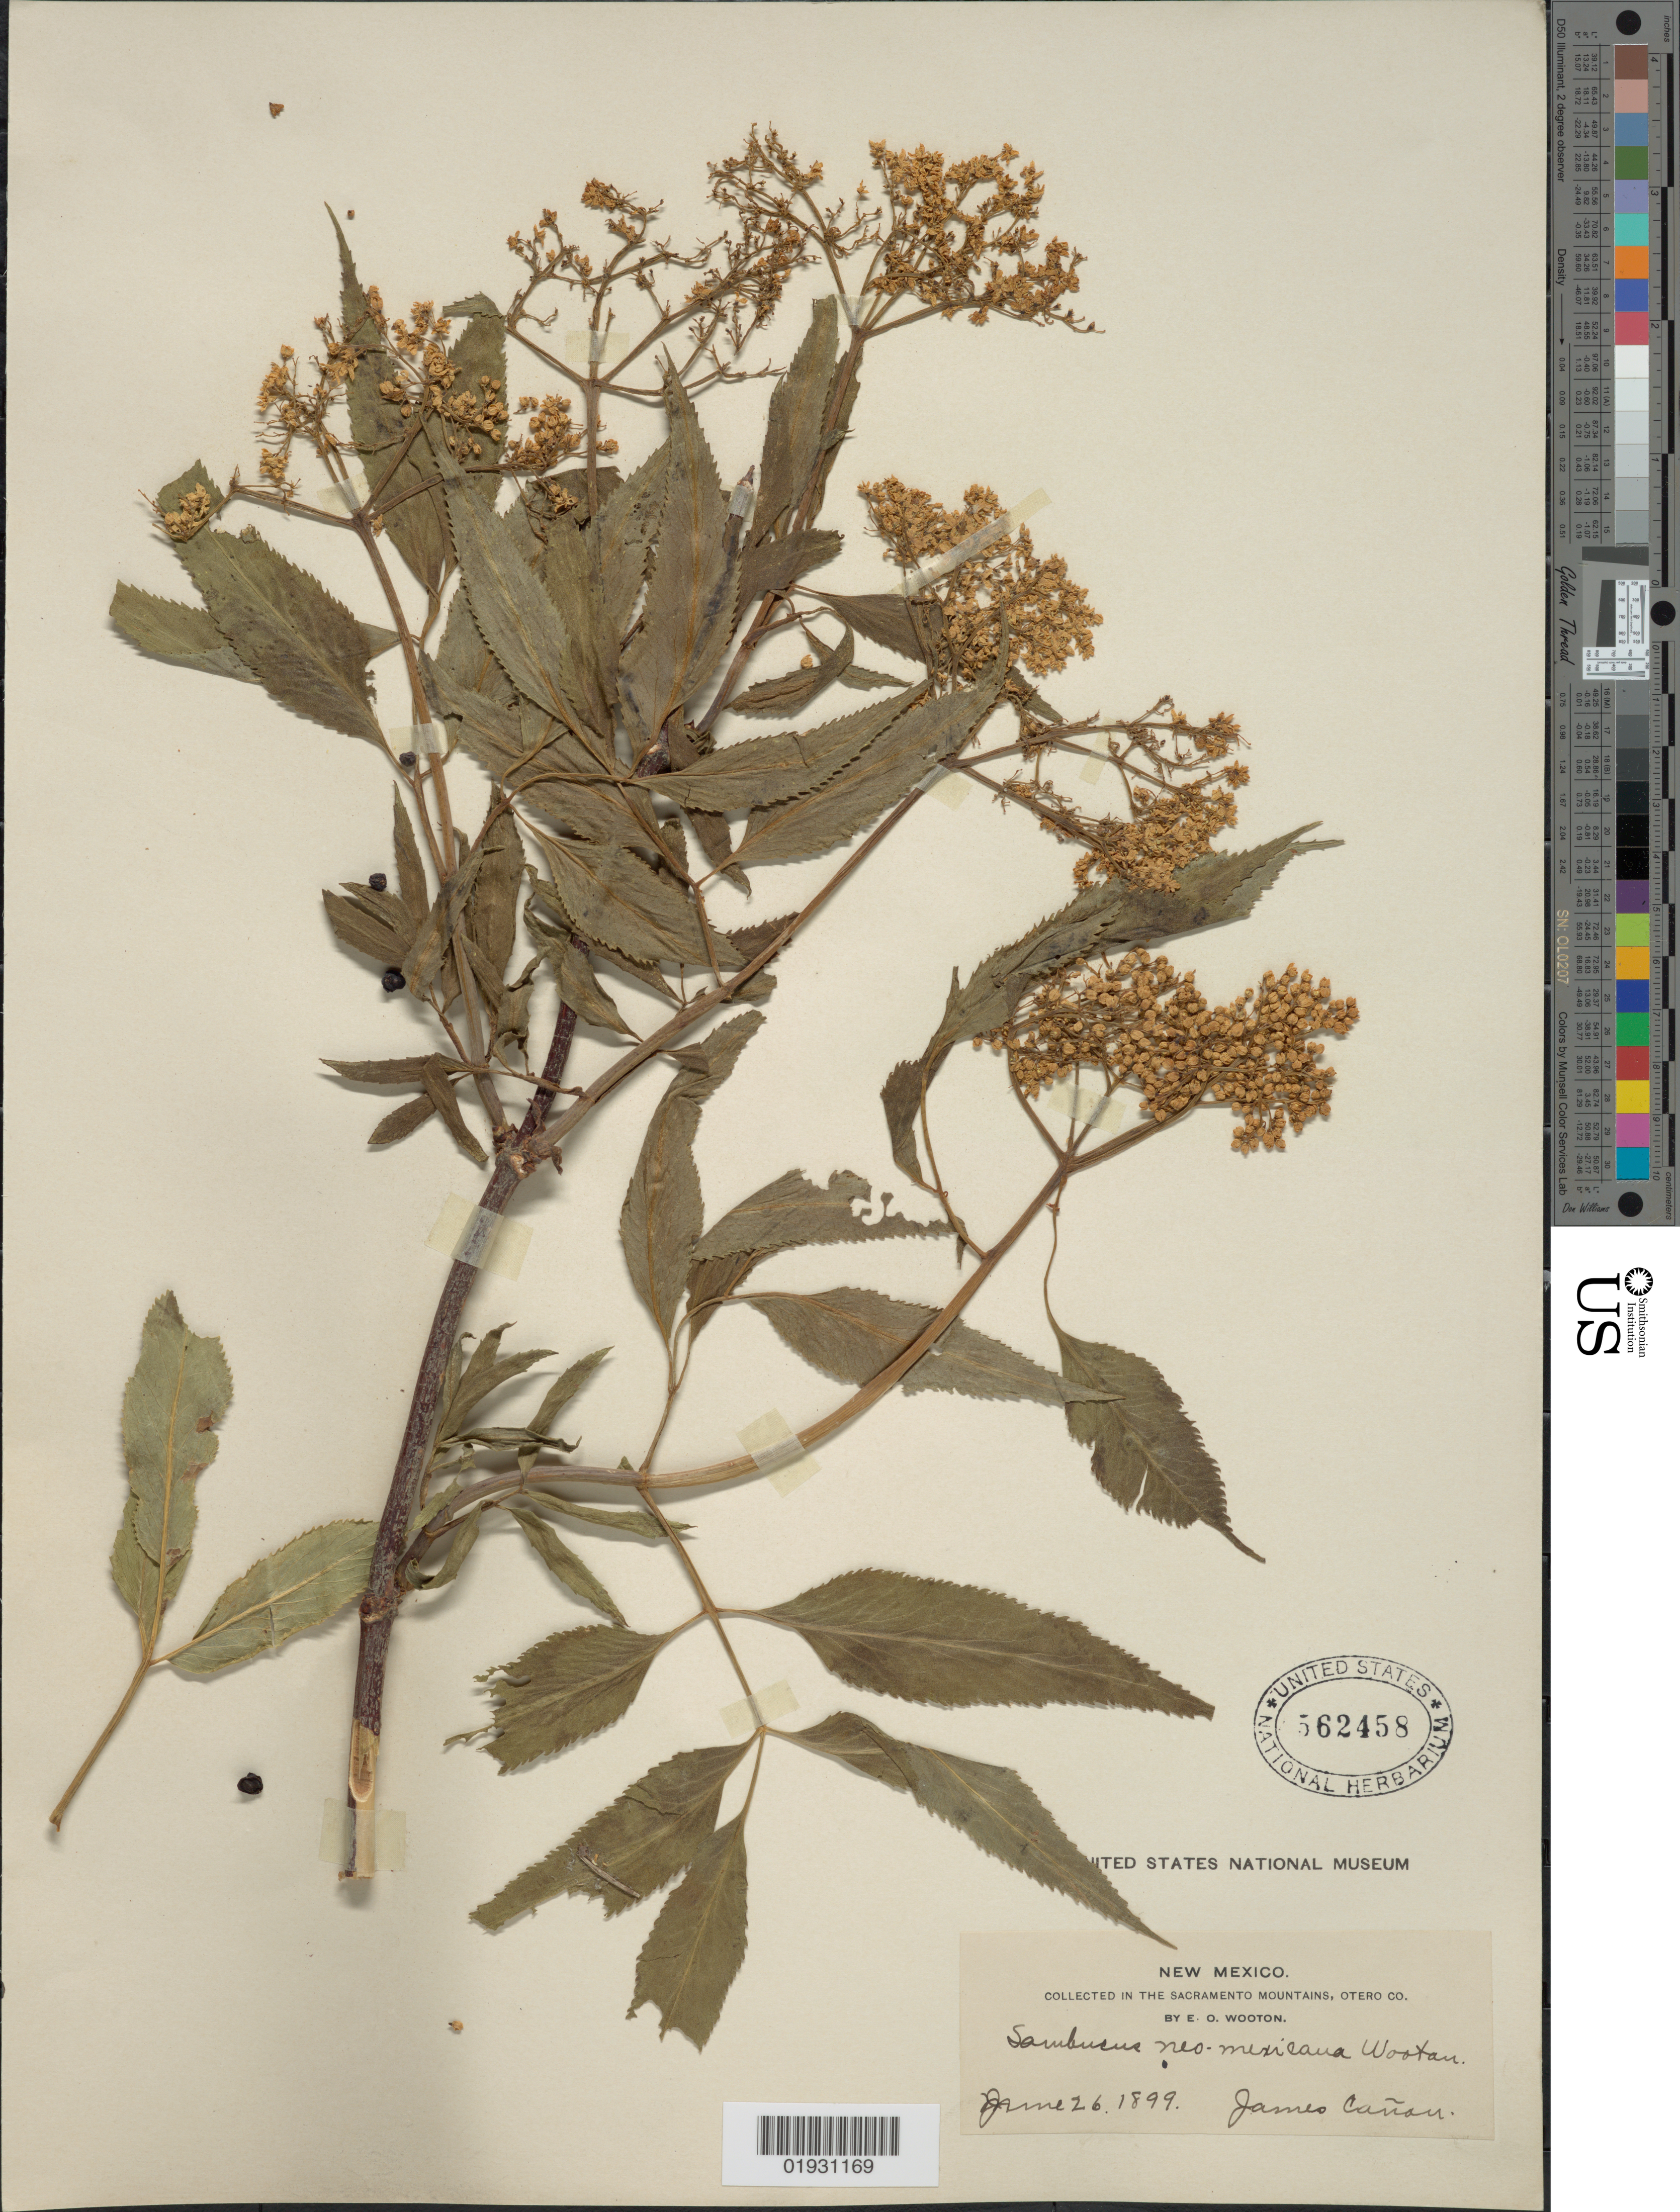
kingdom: Plantae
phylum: Tracheophyta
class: Magnoliopsida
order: Dipsacales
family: Viburnaceae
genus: Sambucus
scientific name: Sambucus neo-mexicana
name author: Wooton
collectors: E. O. Wooton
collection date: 1899-06-26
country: United States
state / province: New Mexico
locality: Sacramento Mountains, Otero Co. James Cañon.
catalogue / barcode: US 562458